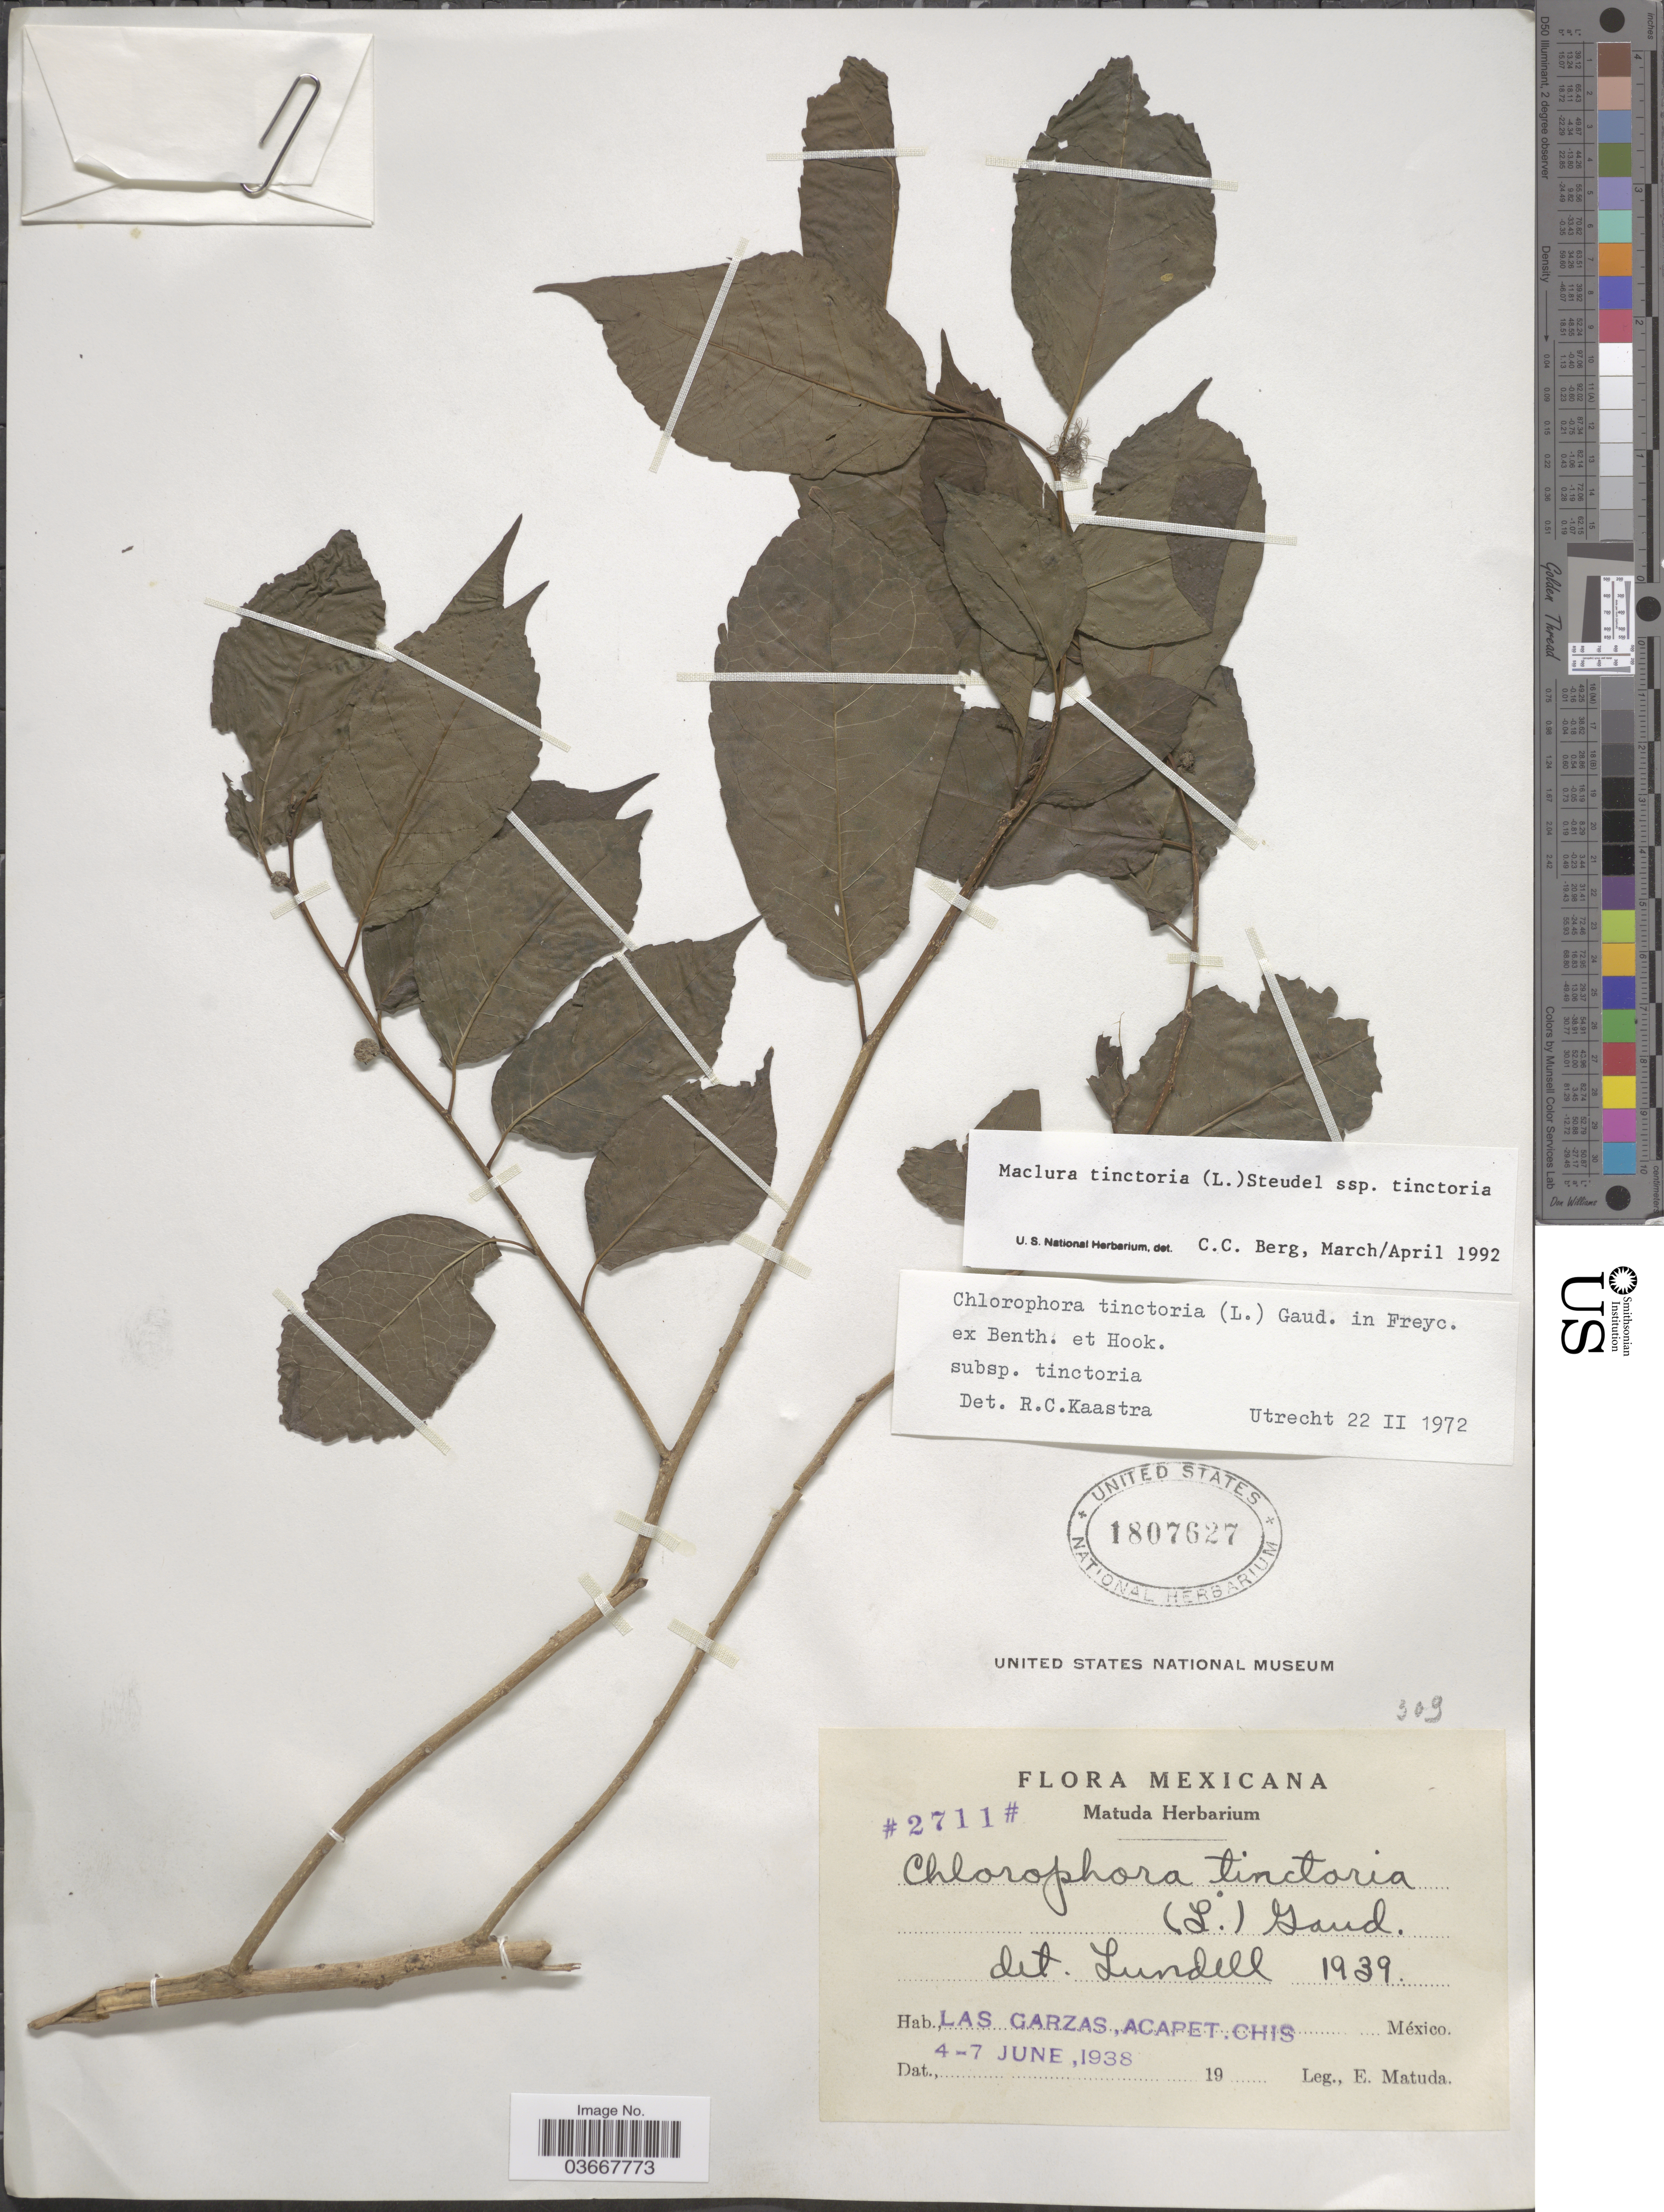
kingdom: Plantae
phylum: Tracheophyta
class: Magnoliopsida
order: Rosales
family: Moraceae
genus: Maclura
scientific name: Maclura tinctoria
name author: (L.) D. Don ex Steud.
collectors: E. Matuda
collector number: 2711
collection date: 1938-06-04/1938-06-07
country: Mexico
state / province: Chiapas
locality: Las Garzas, Acapet.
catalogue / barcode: US 1807627